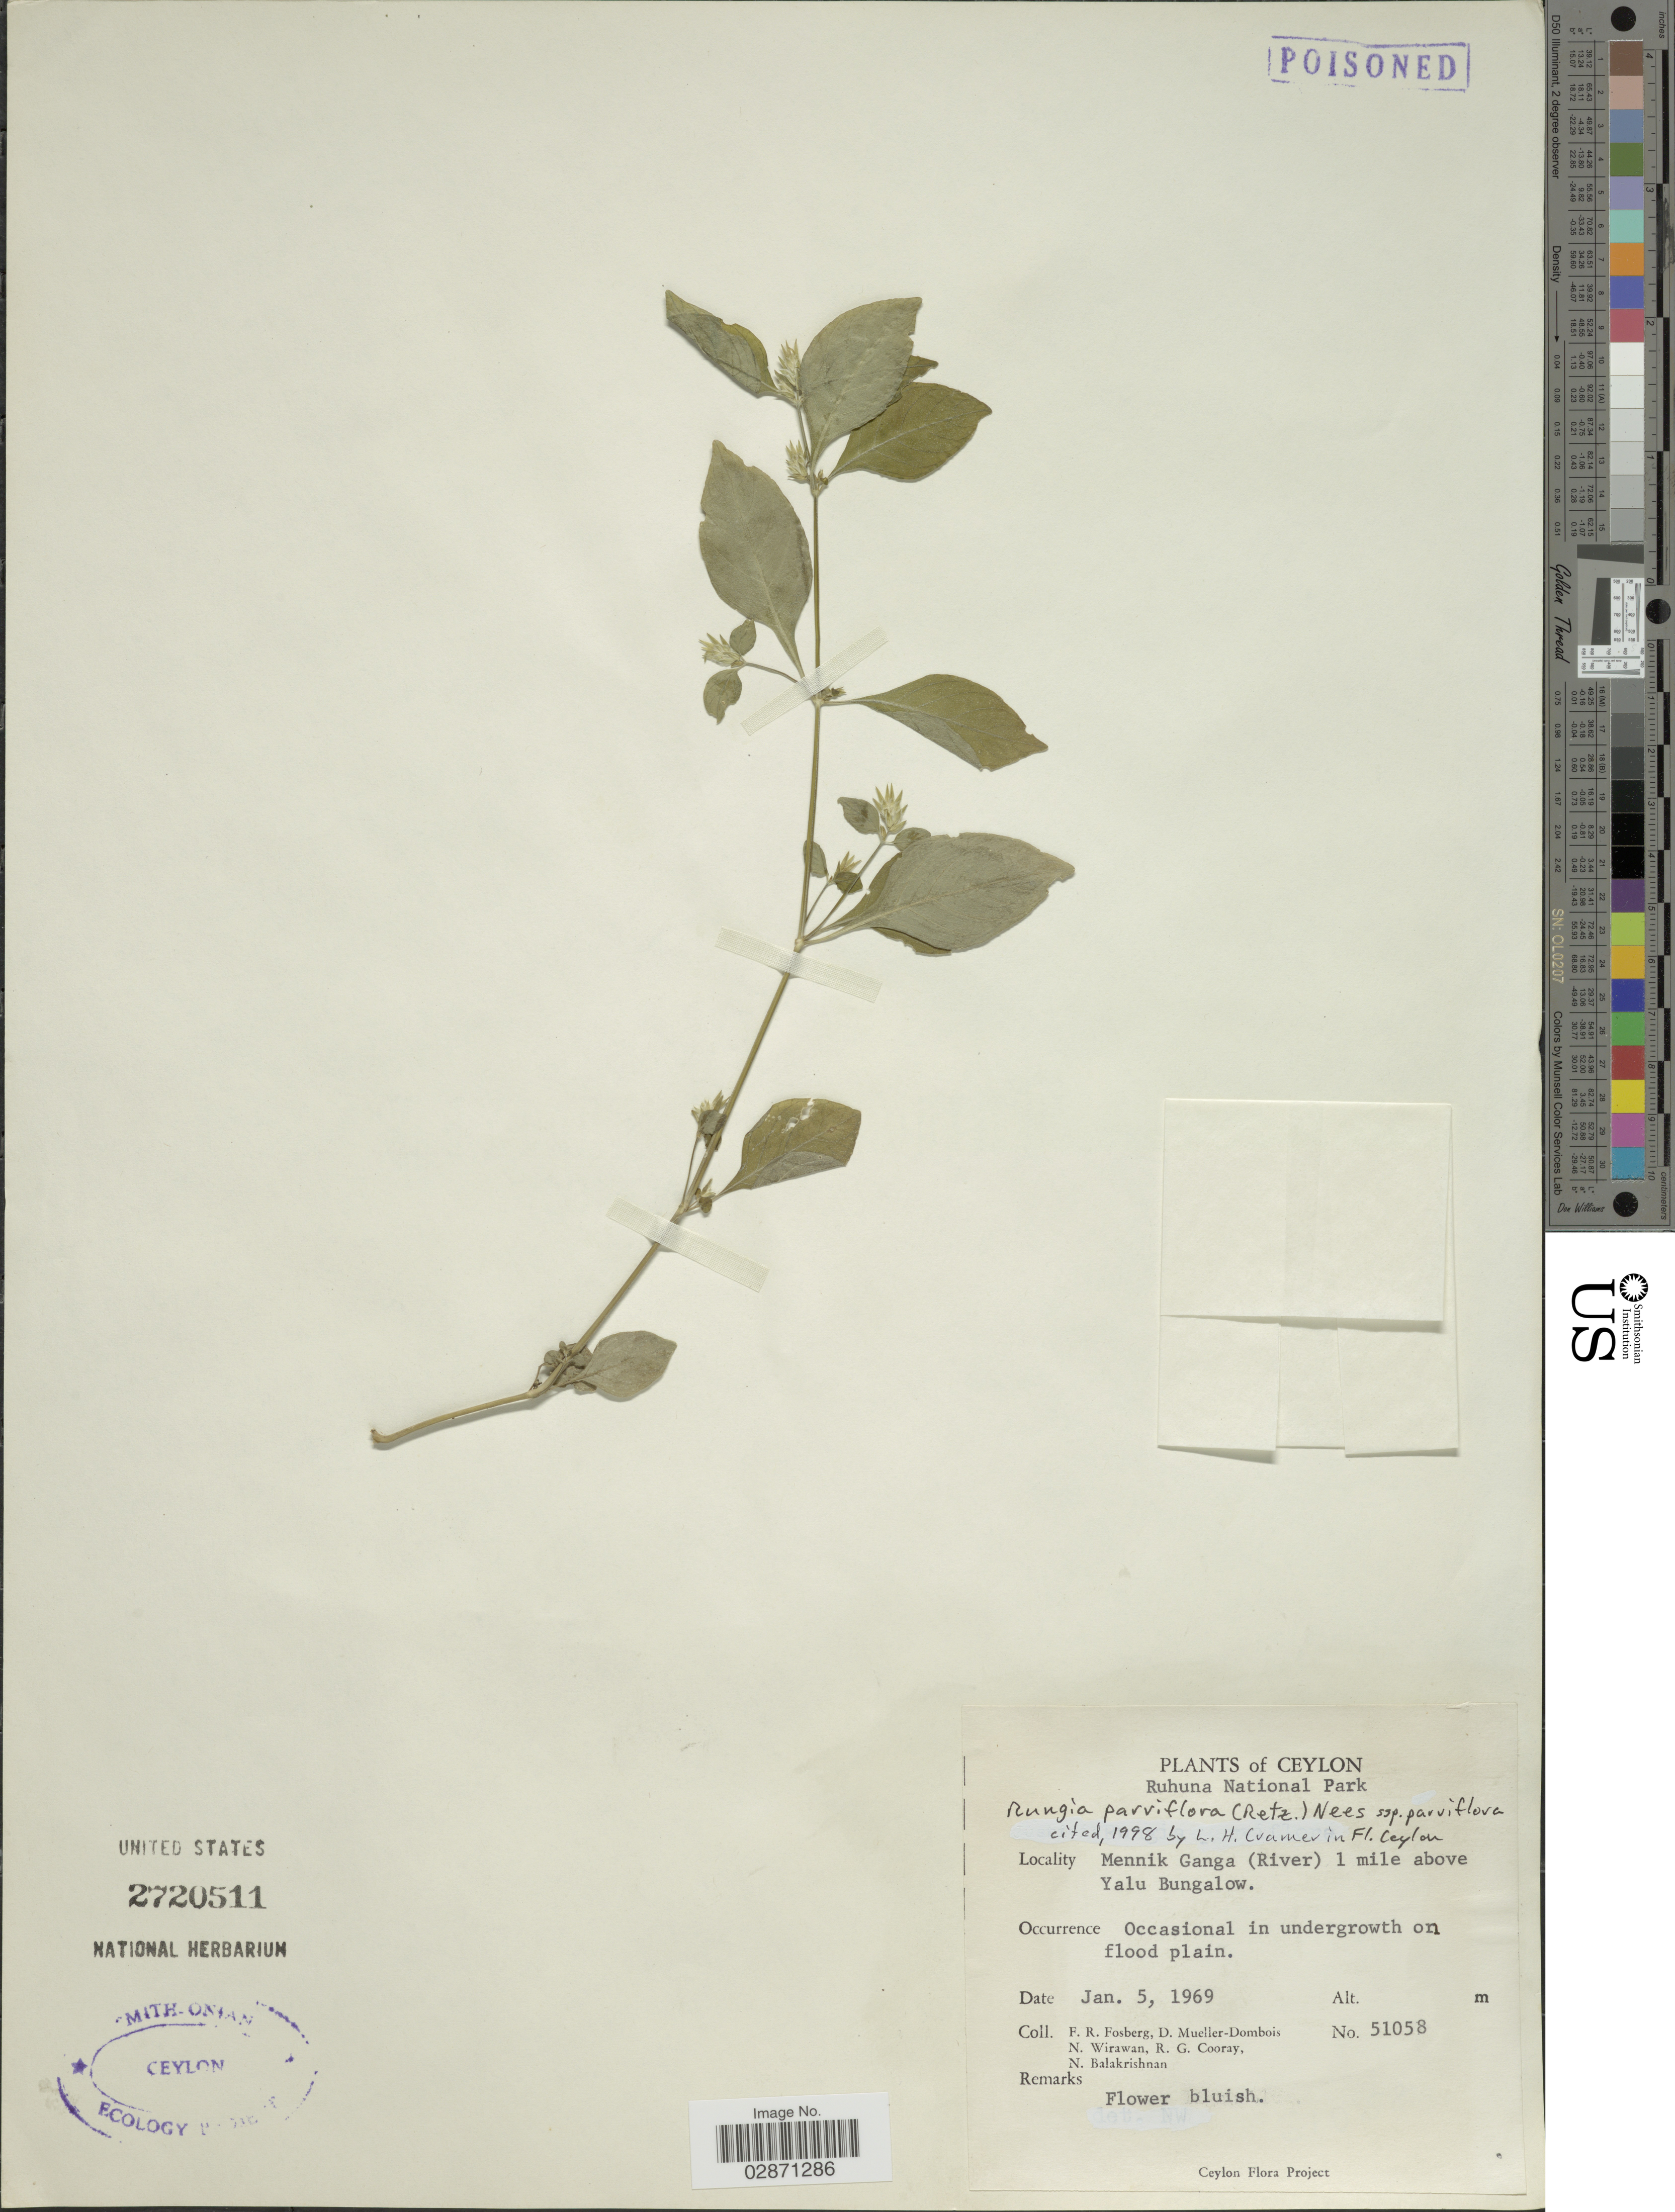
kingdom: Plantae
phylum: Tracheophyta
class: Magnoliopsida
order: Lamiales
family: Acanthaceae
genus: Rungia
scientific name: Rungia parviflora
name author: Nees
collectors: F. R. Fosberg, D. Mueller-Dombois, N. Wirawan, R. Cooray & N. Balakrishnan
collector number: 51058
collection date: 1969-01-05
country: Sri Lanka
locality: Ceylon. Ruhuna National Park. Mennik Ganga (River) 1 mile above Yalu Bungalow.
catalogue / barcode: US 2720511